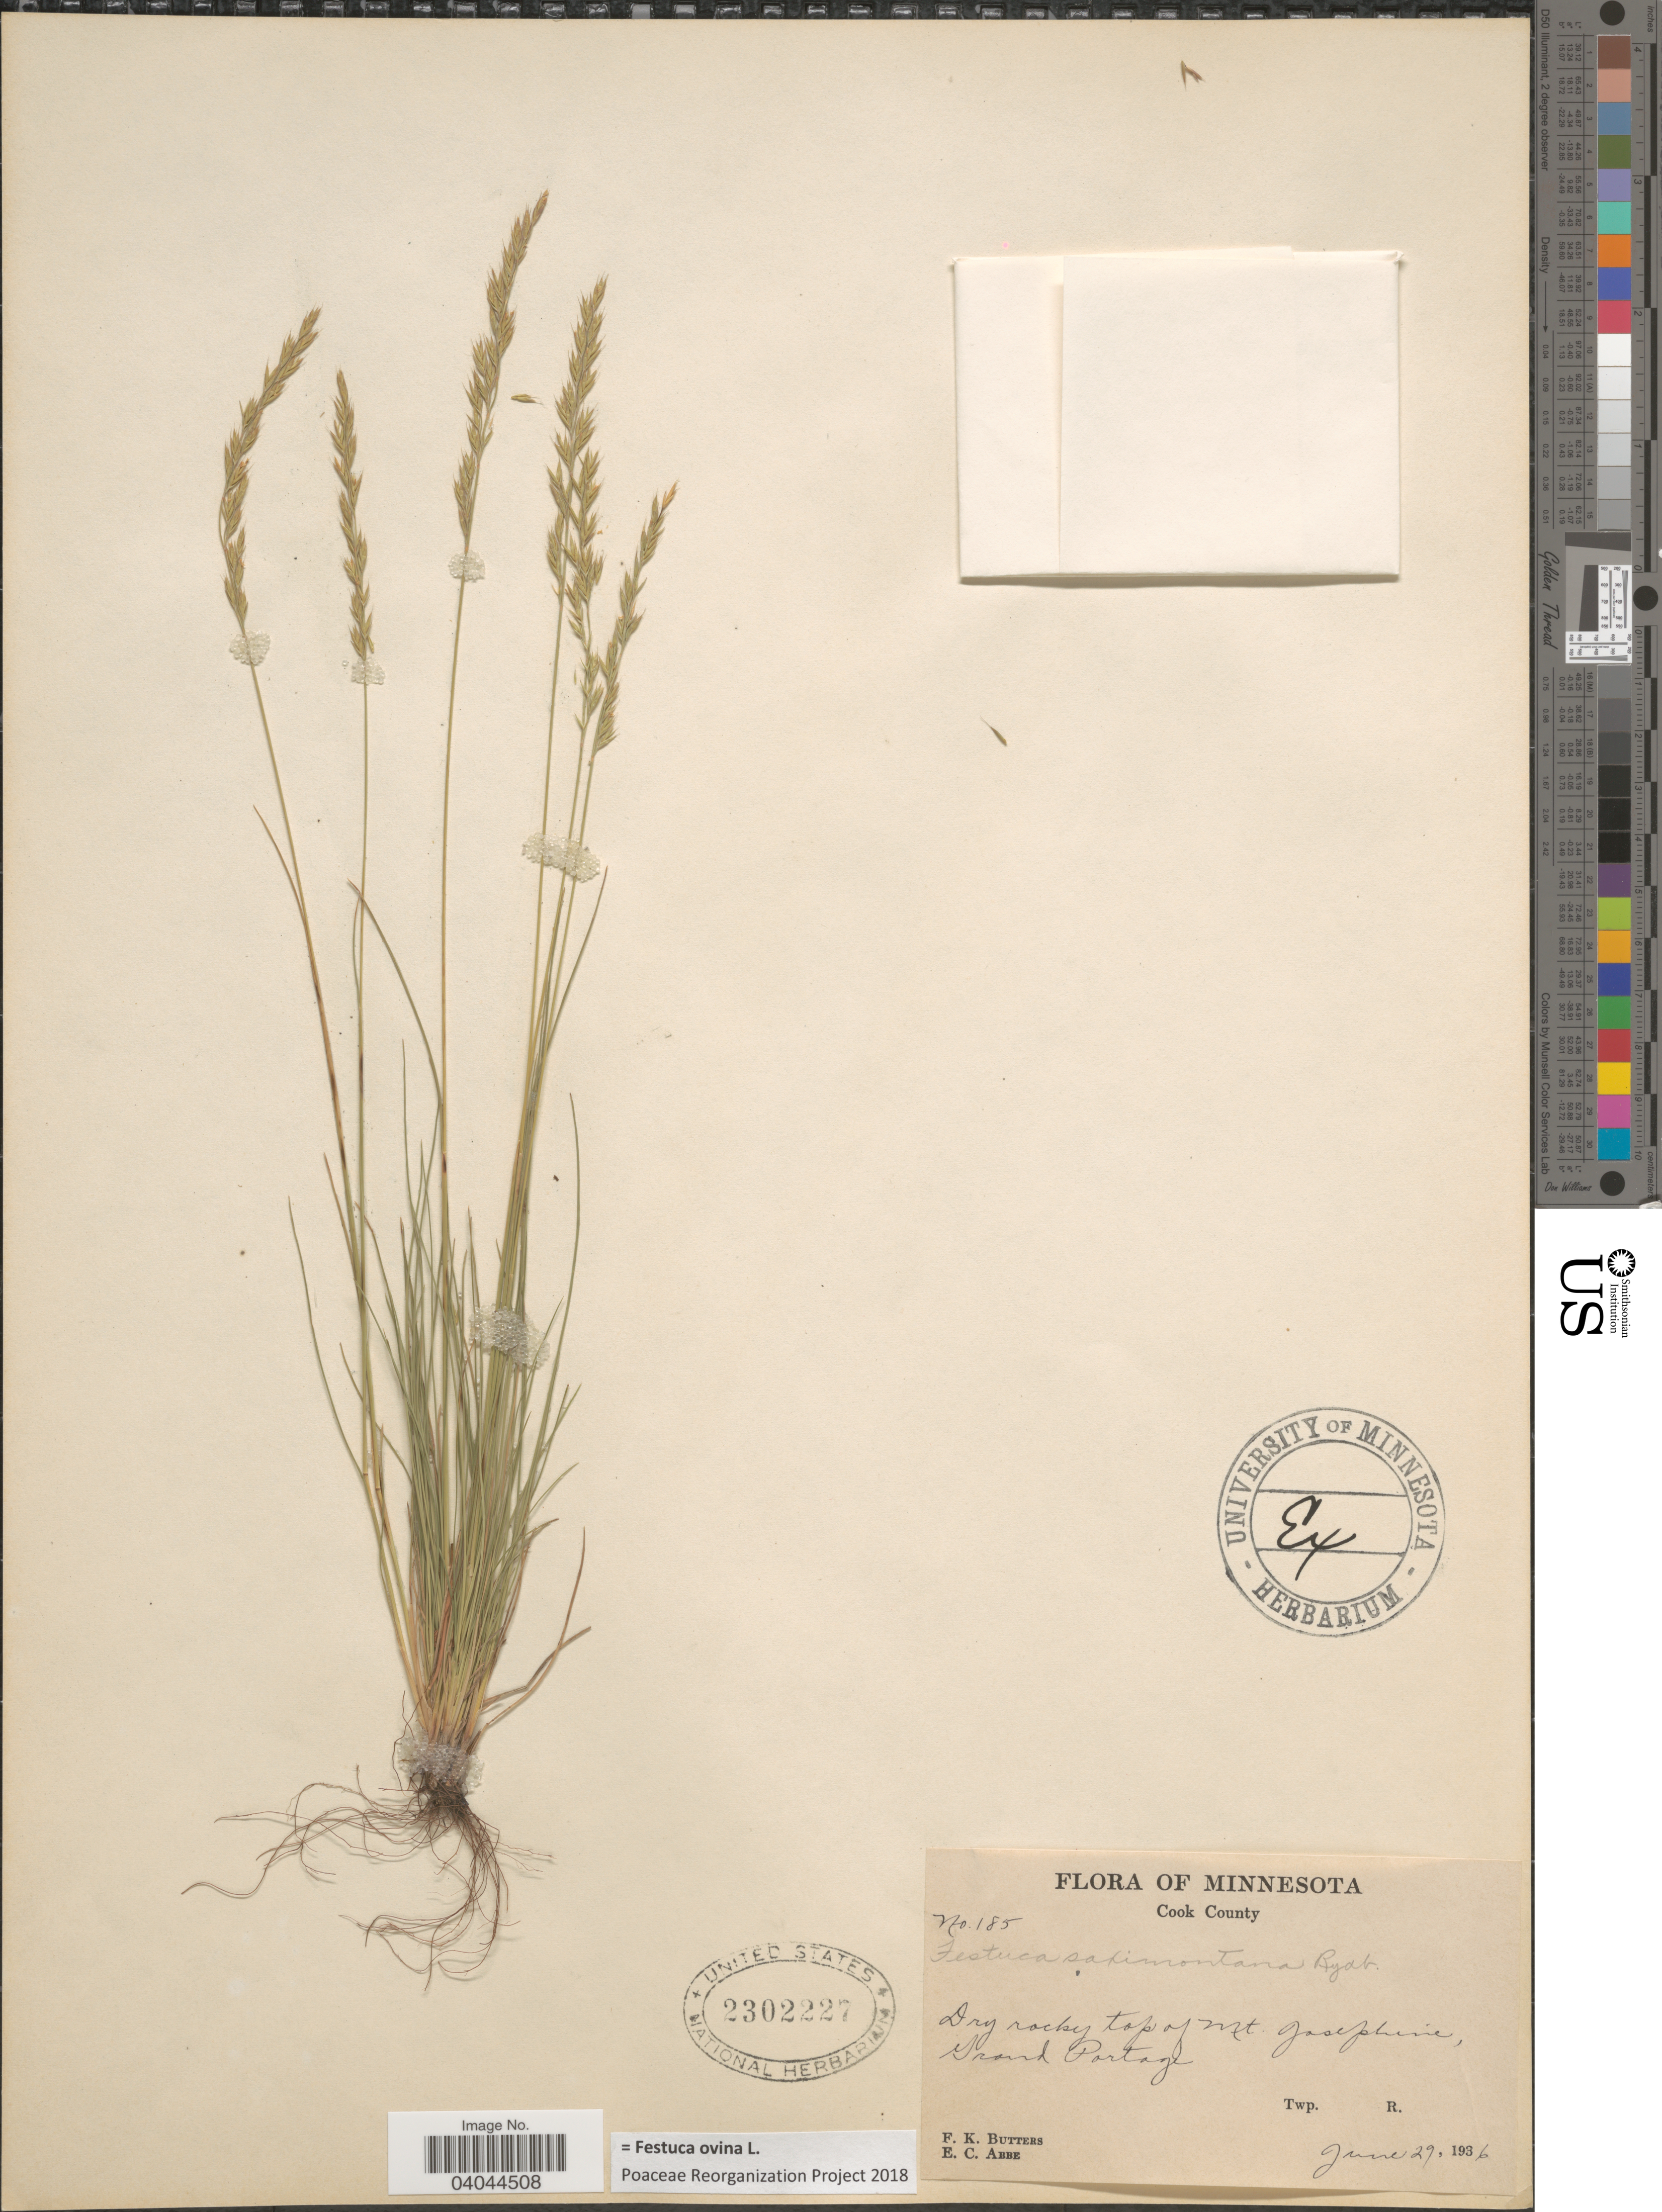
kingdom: Plantae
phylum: Tracheophyta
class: Liliopsida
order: Poales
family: Poaceae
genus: Festuca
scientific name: Festuca ovina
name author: L.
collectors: F. K. Butters & E. C. Abbe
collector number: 185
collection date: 1936-06-29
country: United States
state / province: Minnesota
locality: Cook County. Dry rocky top of Mt. Josephine, Grand Portage.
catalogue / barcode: US 2302227